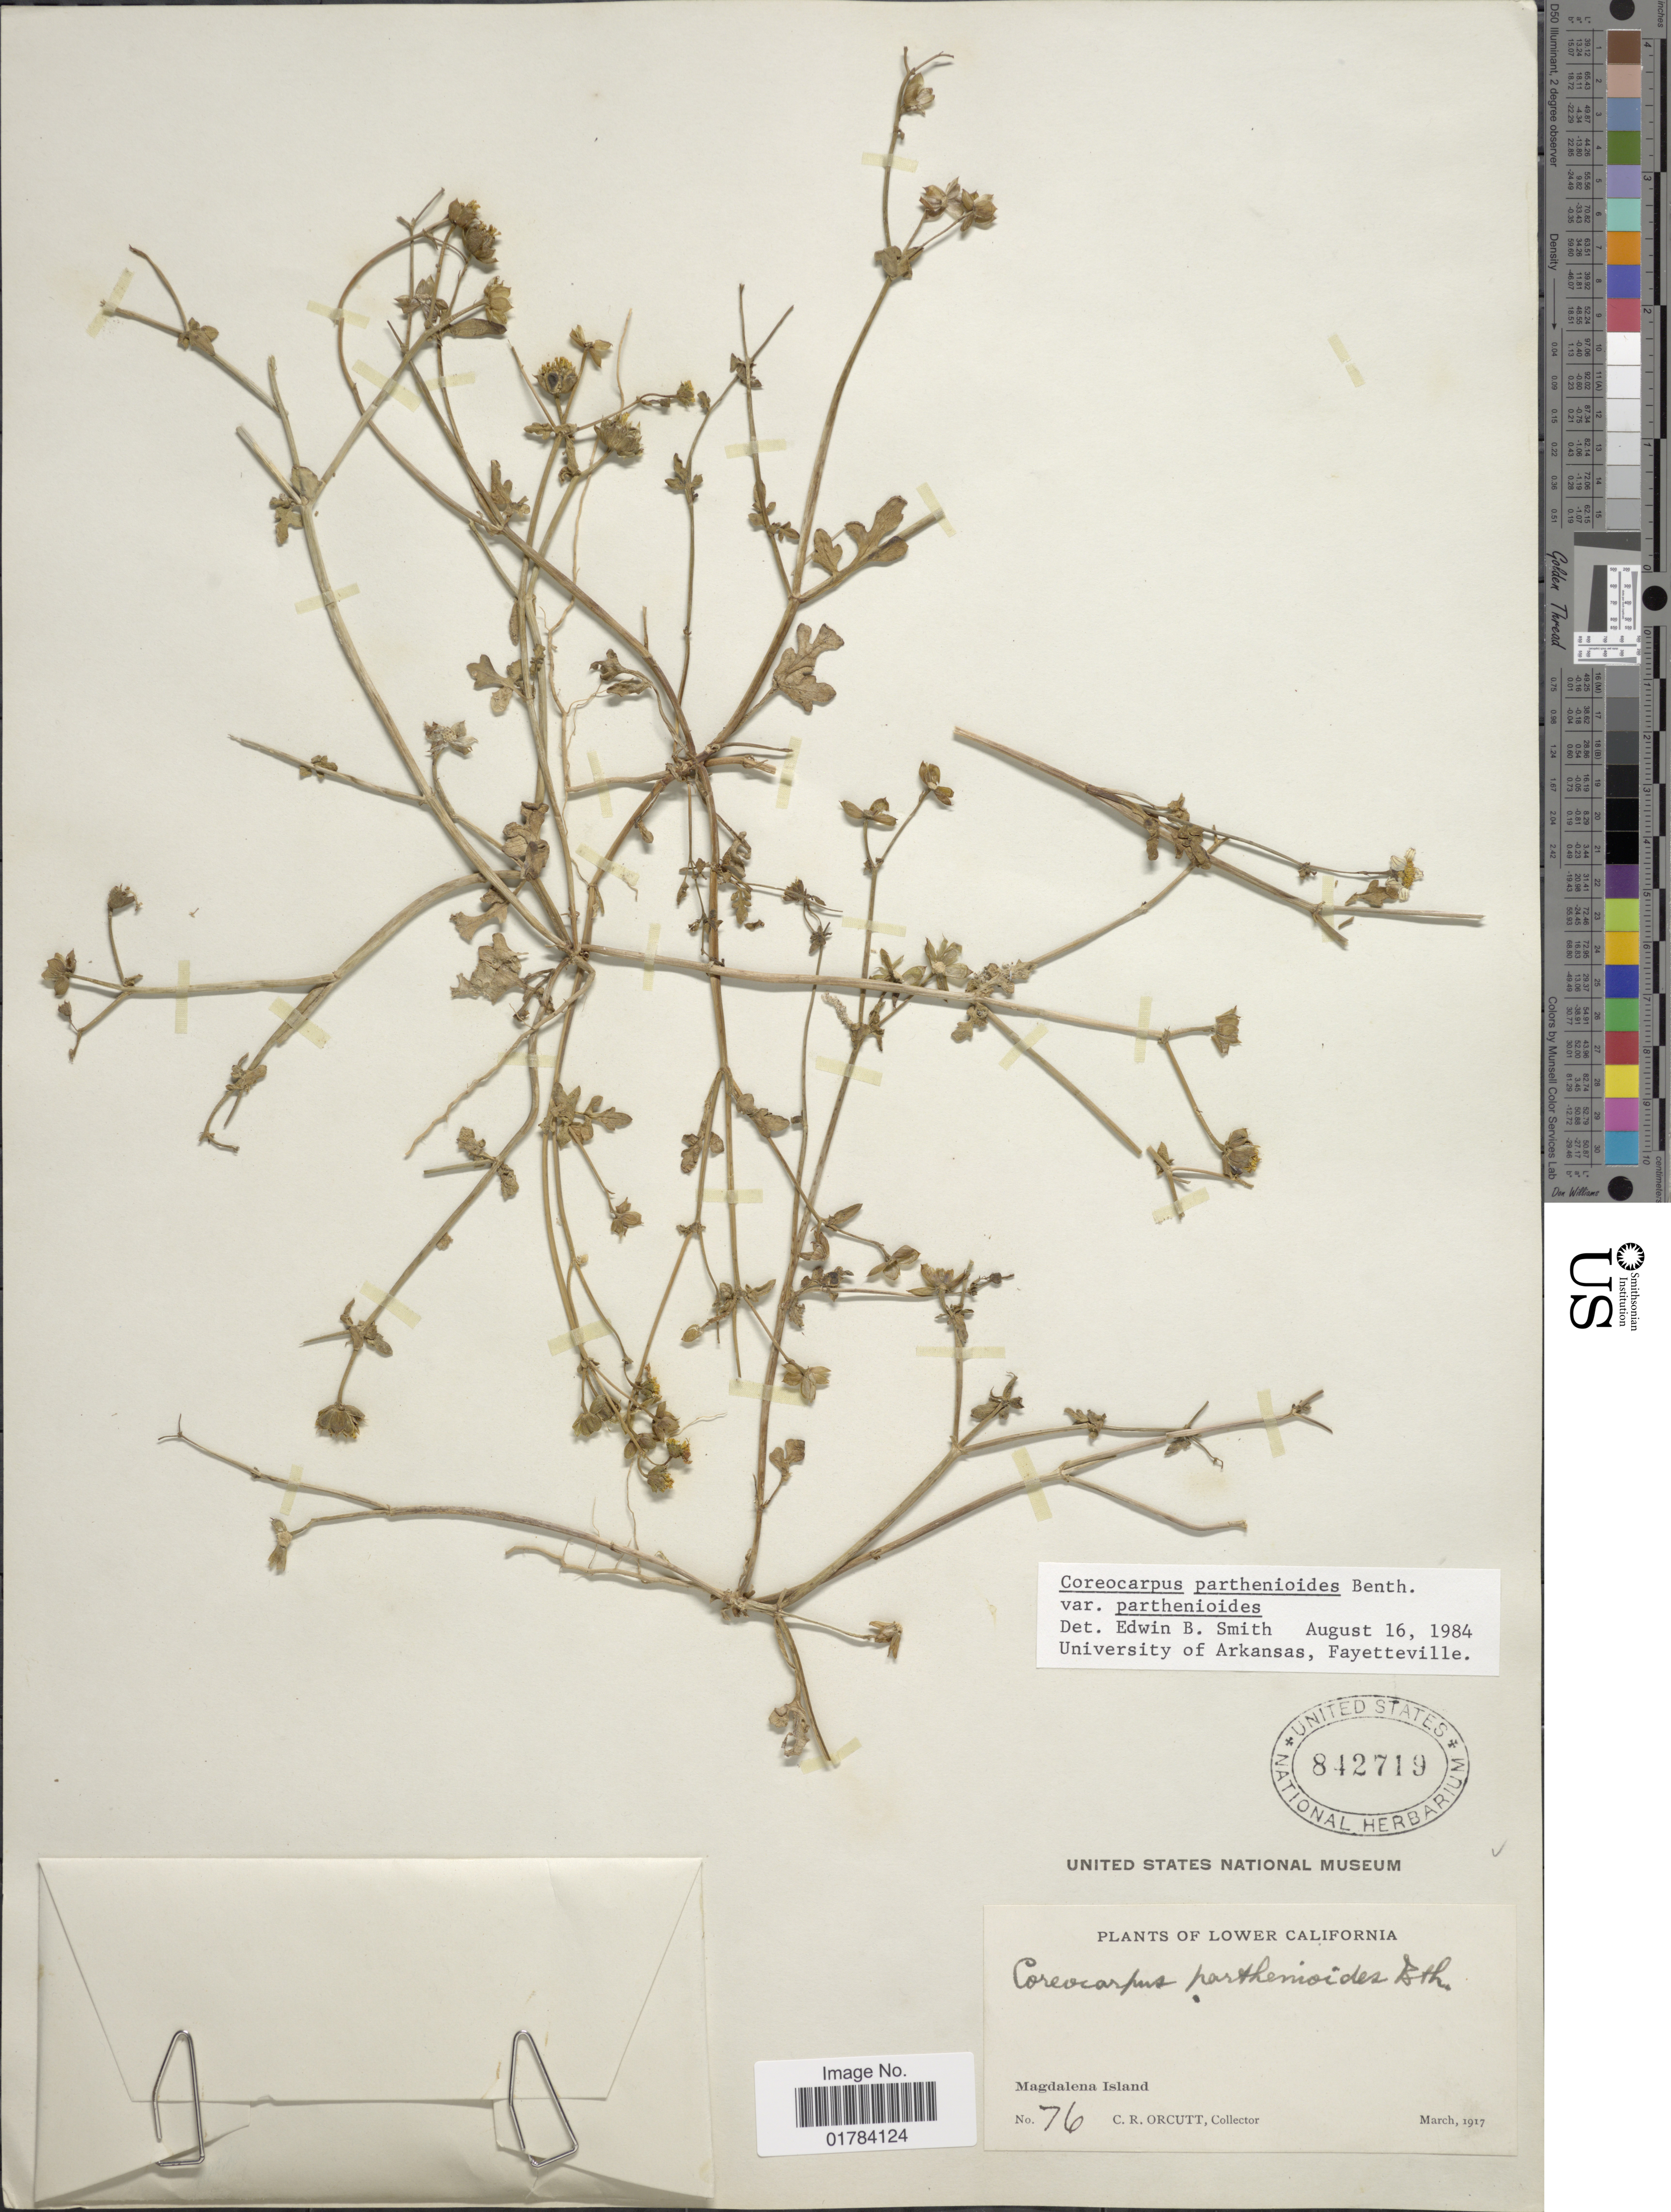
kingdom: Plantae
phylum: Tracheophyta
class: Magnoliopsida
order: Asterales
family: Asteraceae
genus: Coreocarpus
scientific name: Coreocarpus parthenioides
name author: Benth.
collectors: C. R. Orcutt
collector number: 76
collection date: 1917-03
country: Mexico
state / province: Baja California Sur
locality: Lower California, Magdalena Island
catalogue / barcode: US 842719